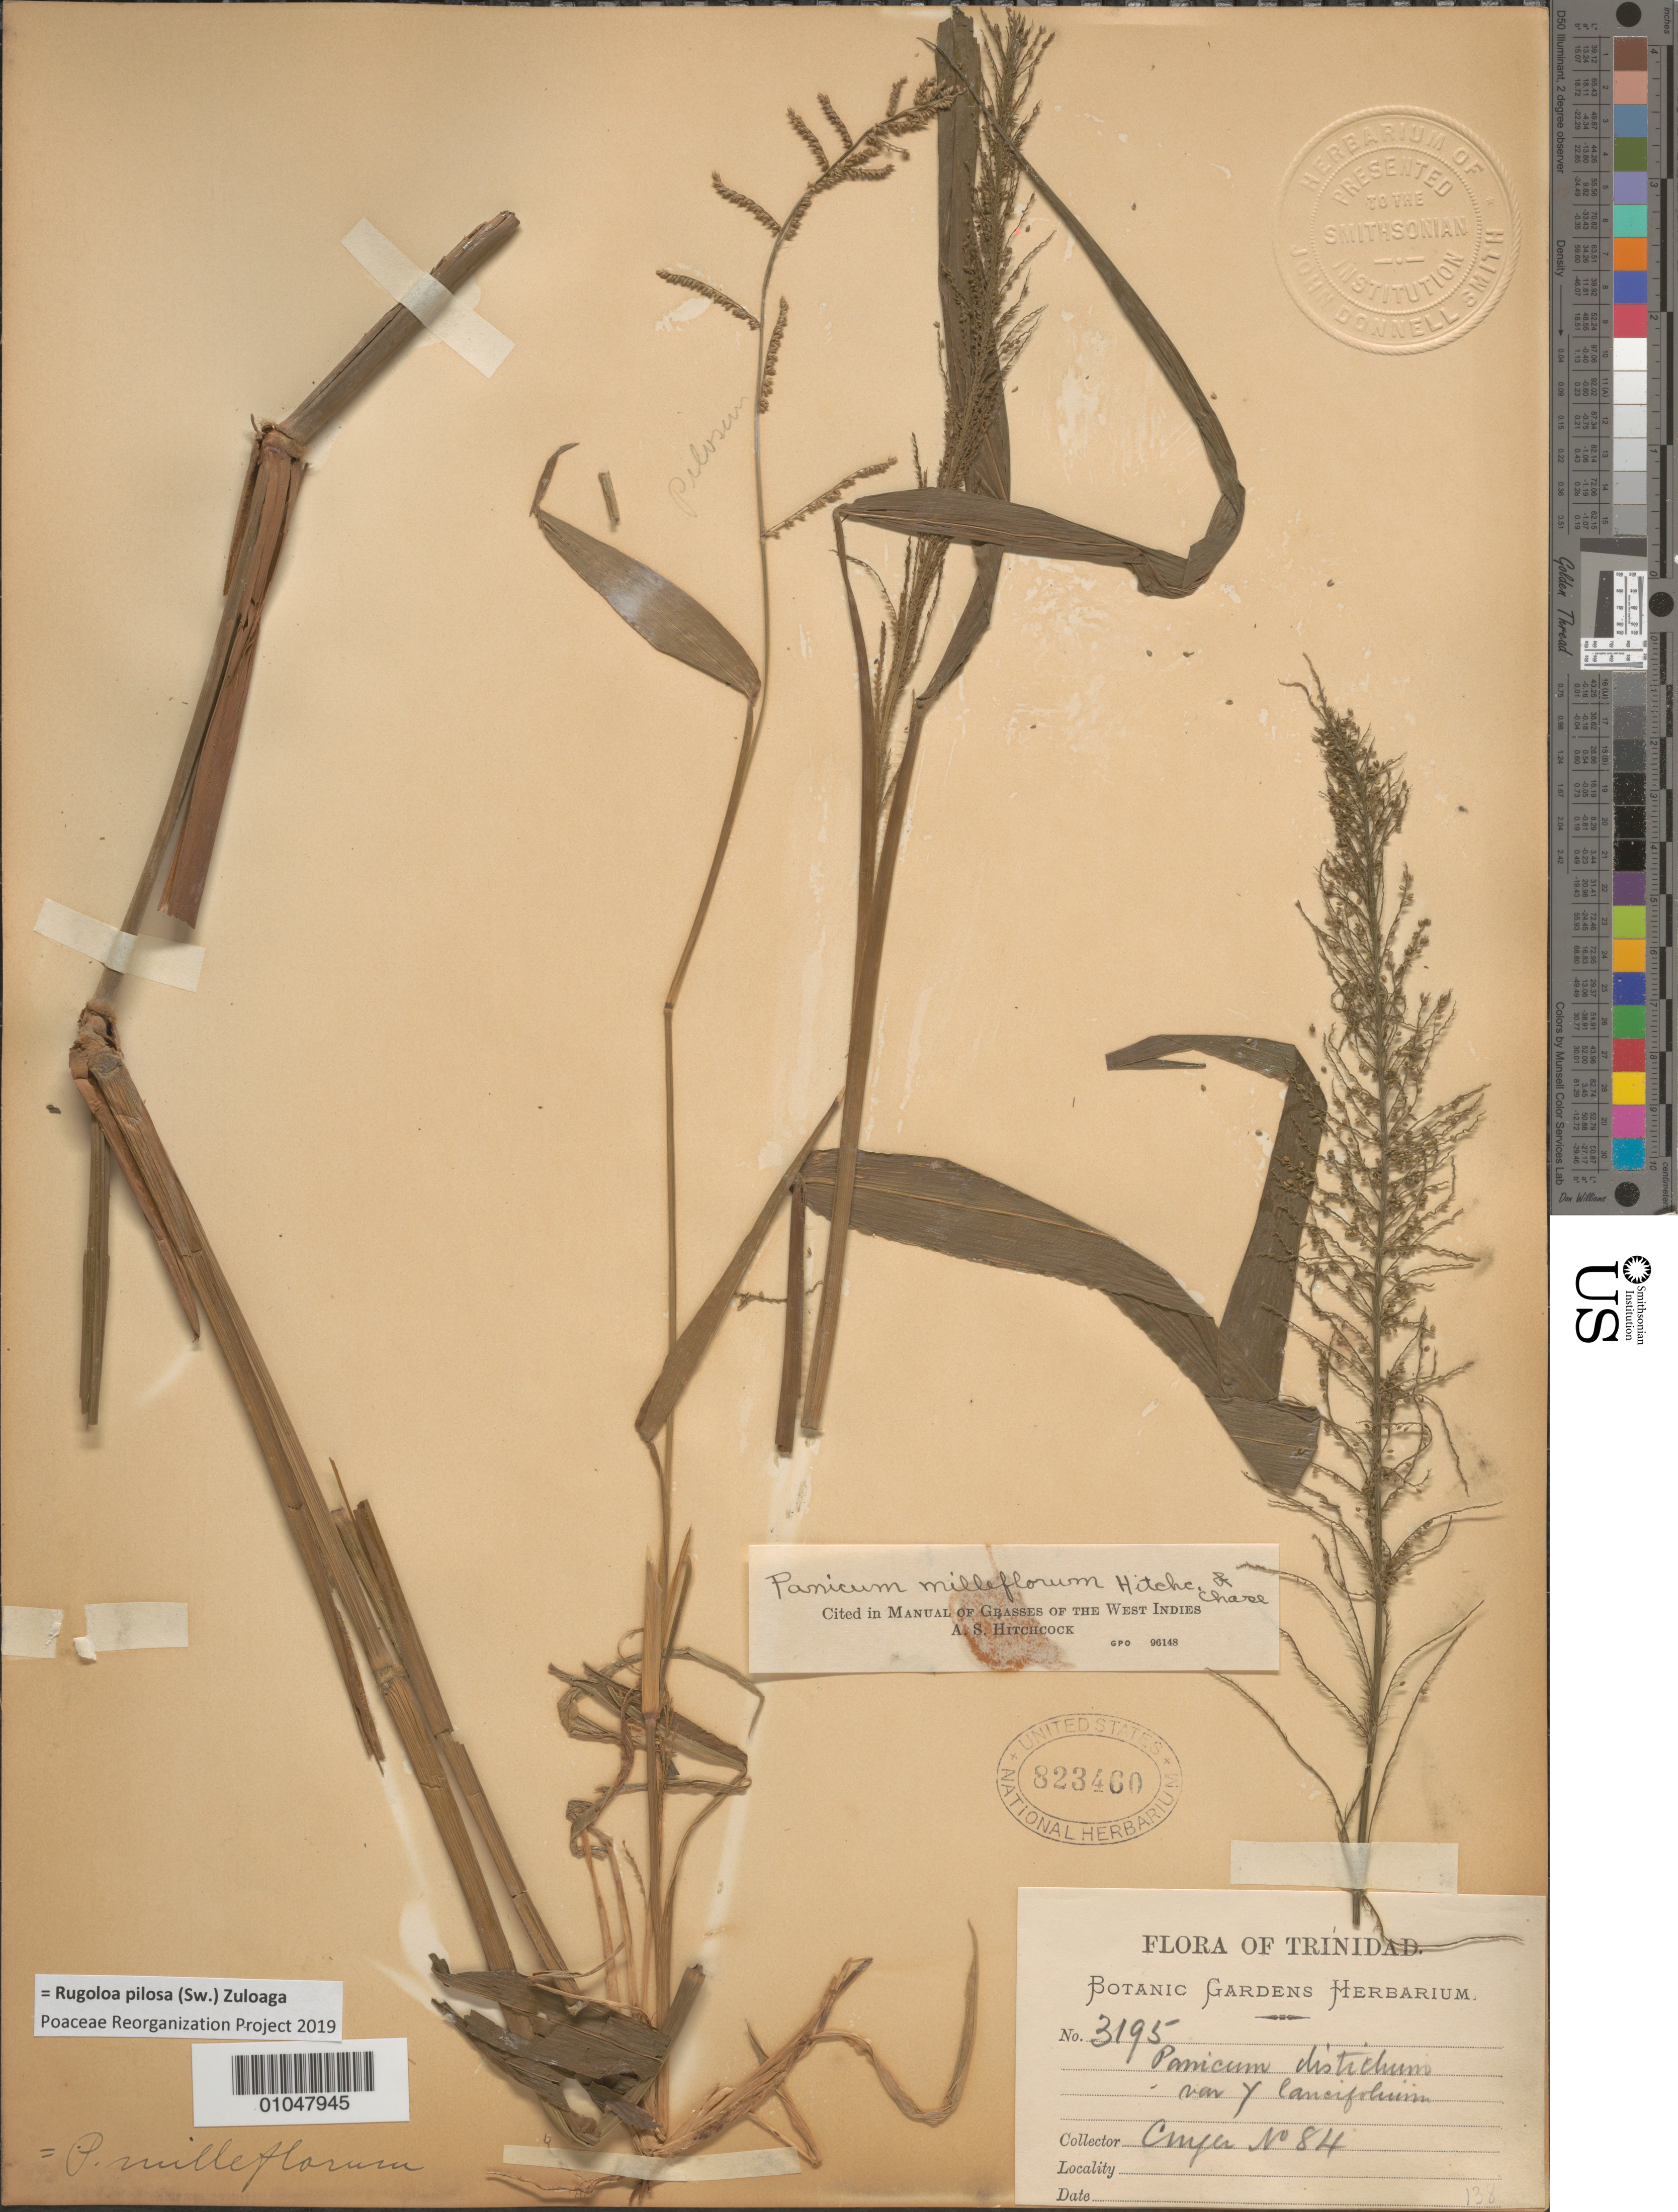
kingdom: Plantae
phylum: Tracheophyta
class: Liliopsida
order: Poales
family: Poaceae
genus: Panicum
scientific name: Panicum milleflorum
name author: Hitchc. & Chase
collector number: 3195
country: Trinidad and Tobago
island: Trinidad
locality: no. 84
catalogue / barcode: US 823460